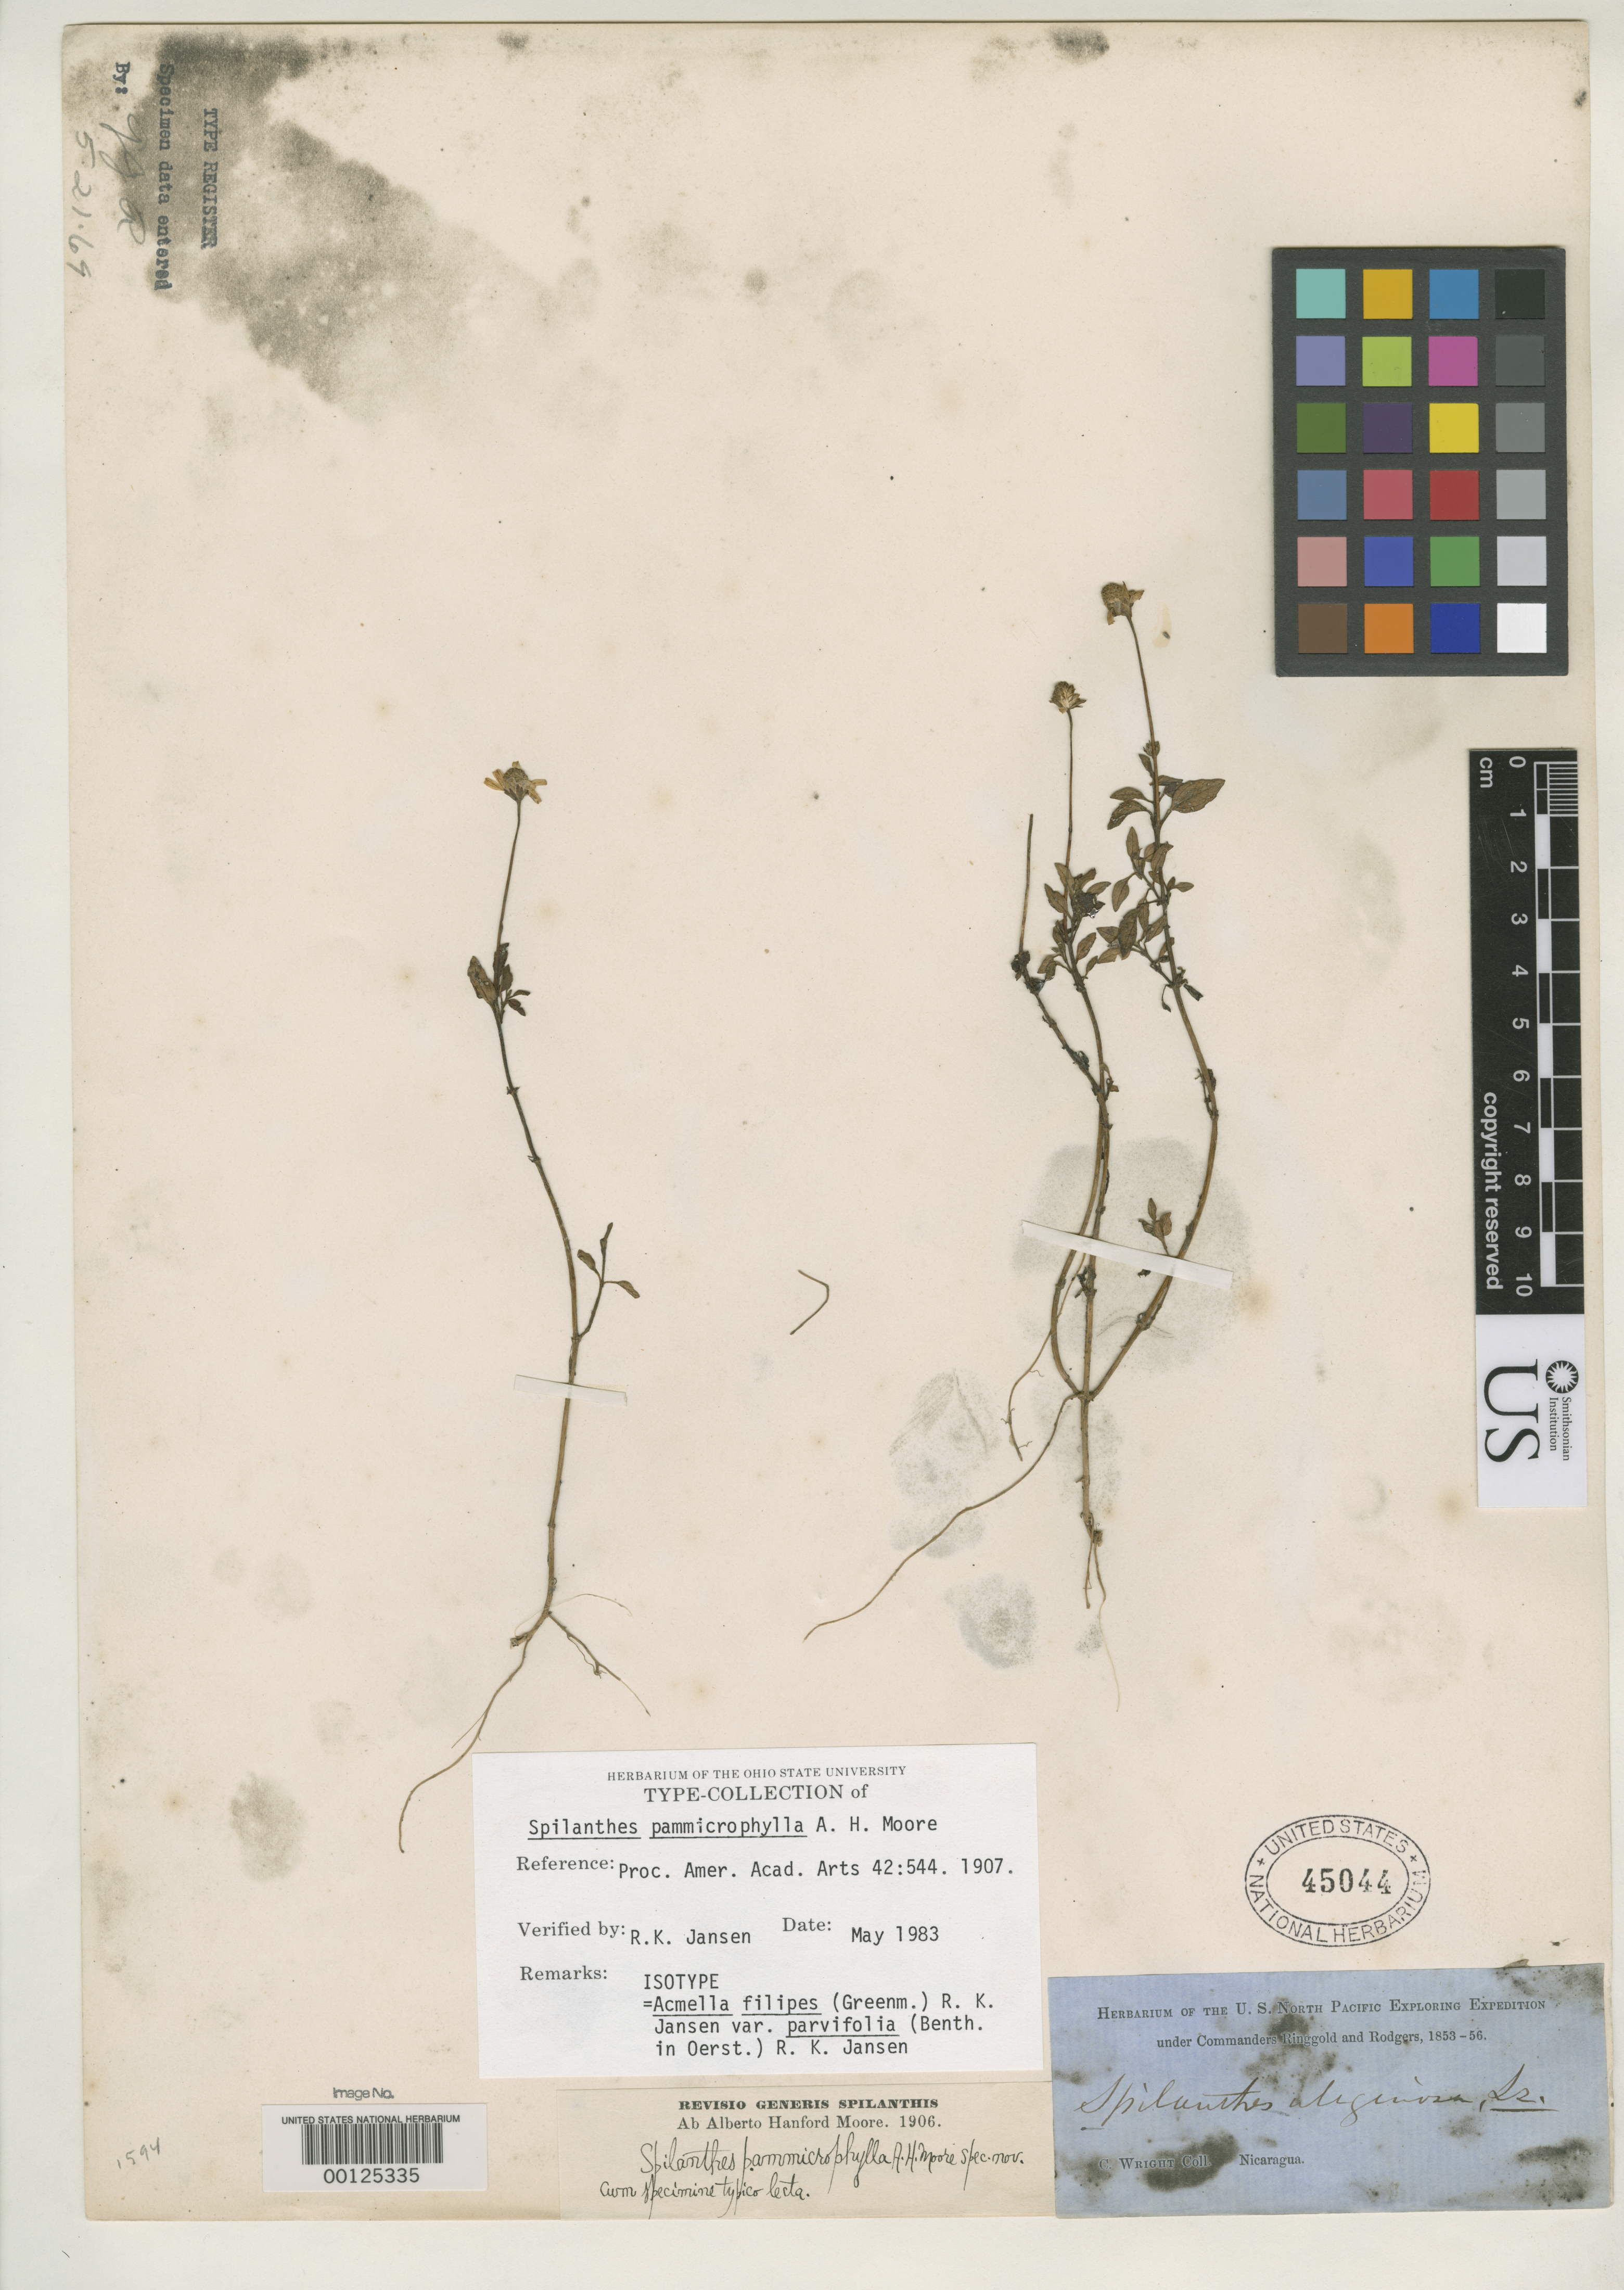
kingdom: Plantae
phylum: Tracheophyta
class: Magnoliopsida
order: Asterales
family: Asteraceae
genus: Spilanthes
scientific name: Spilanthes pammicrophylla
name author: A.H. Moore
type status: Isotype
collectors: C. Wright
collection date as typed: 1853 to -- --- 1856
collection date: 1853/1856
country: Nicaragua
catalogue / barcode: US 45044